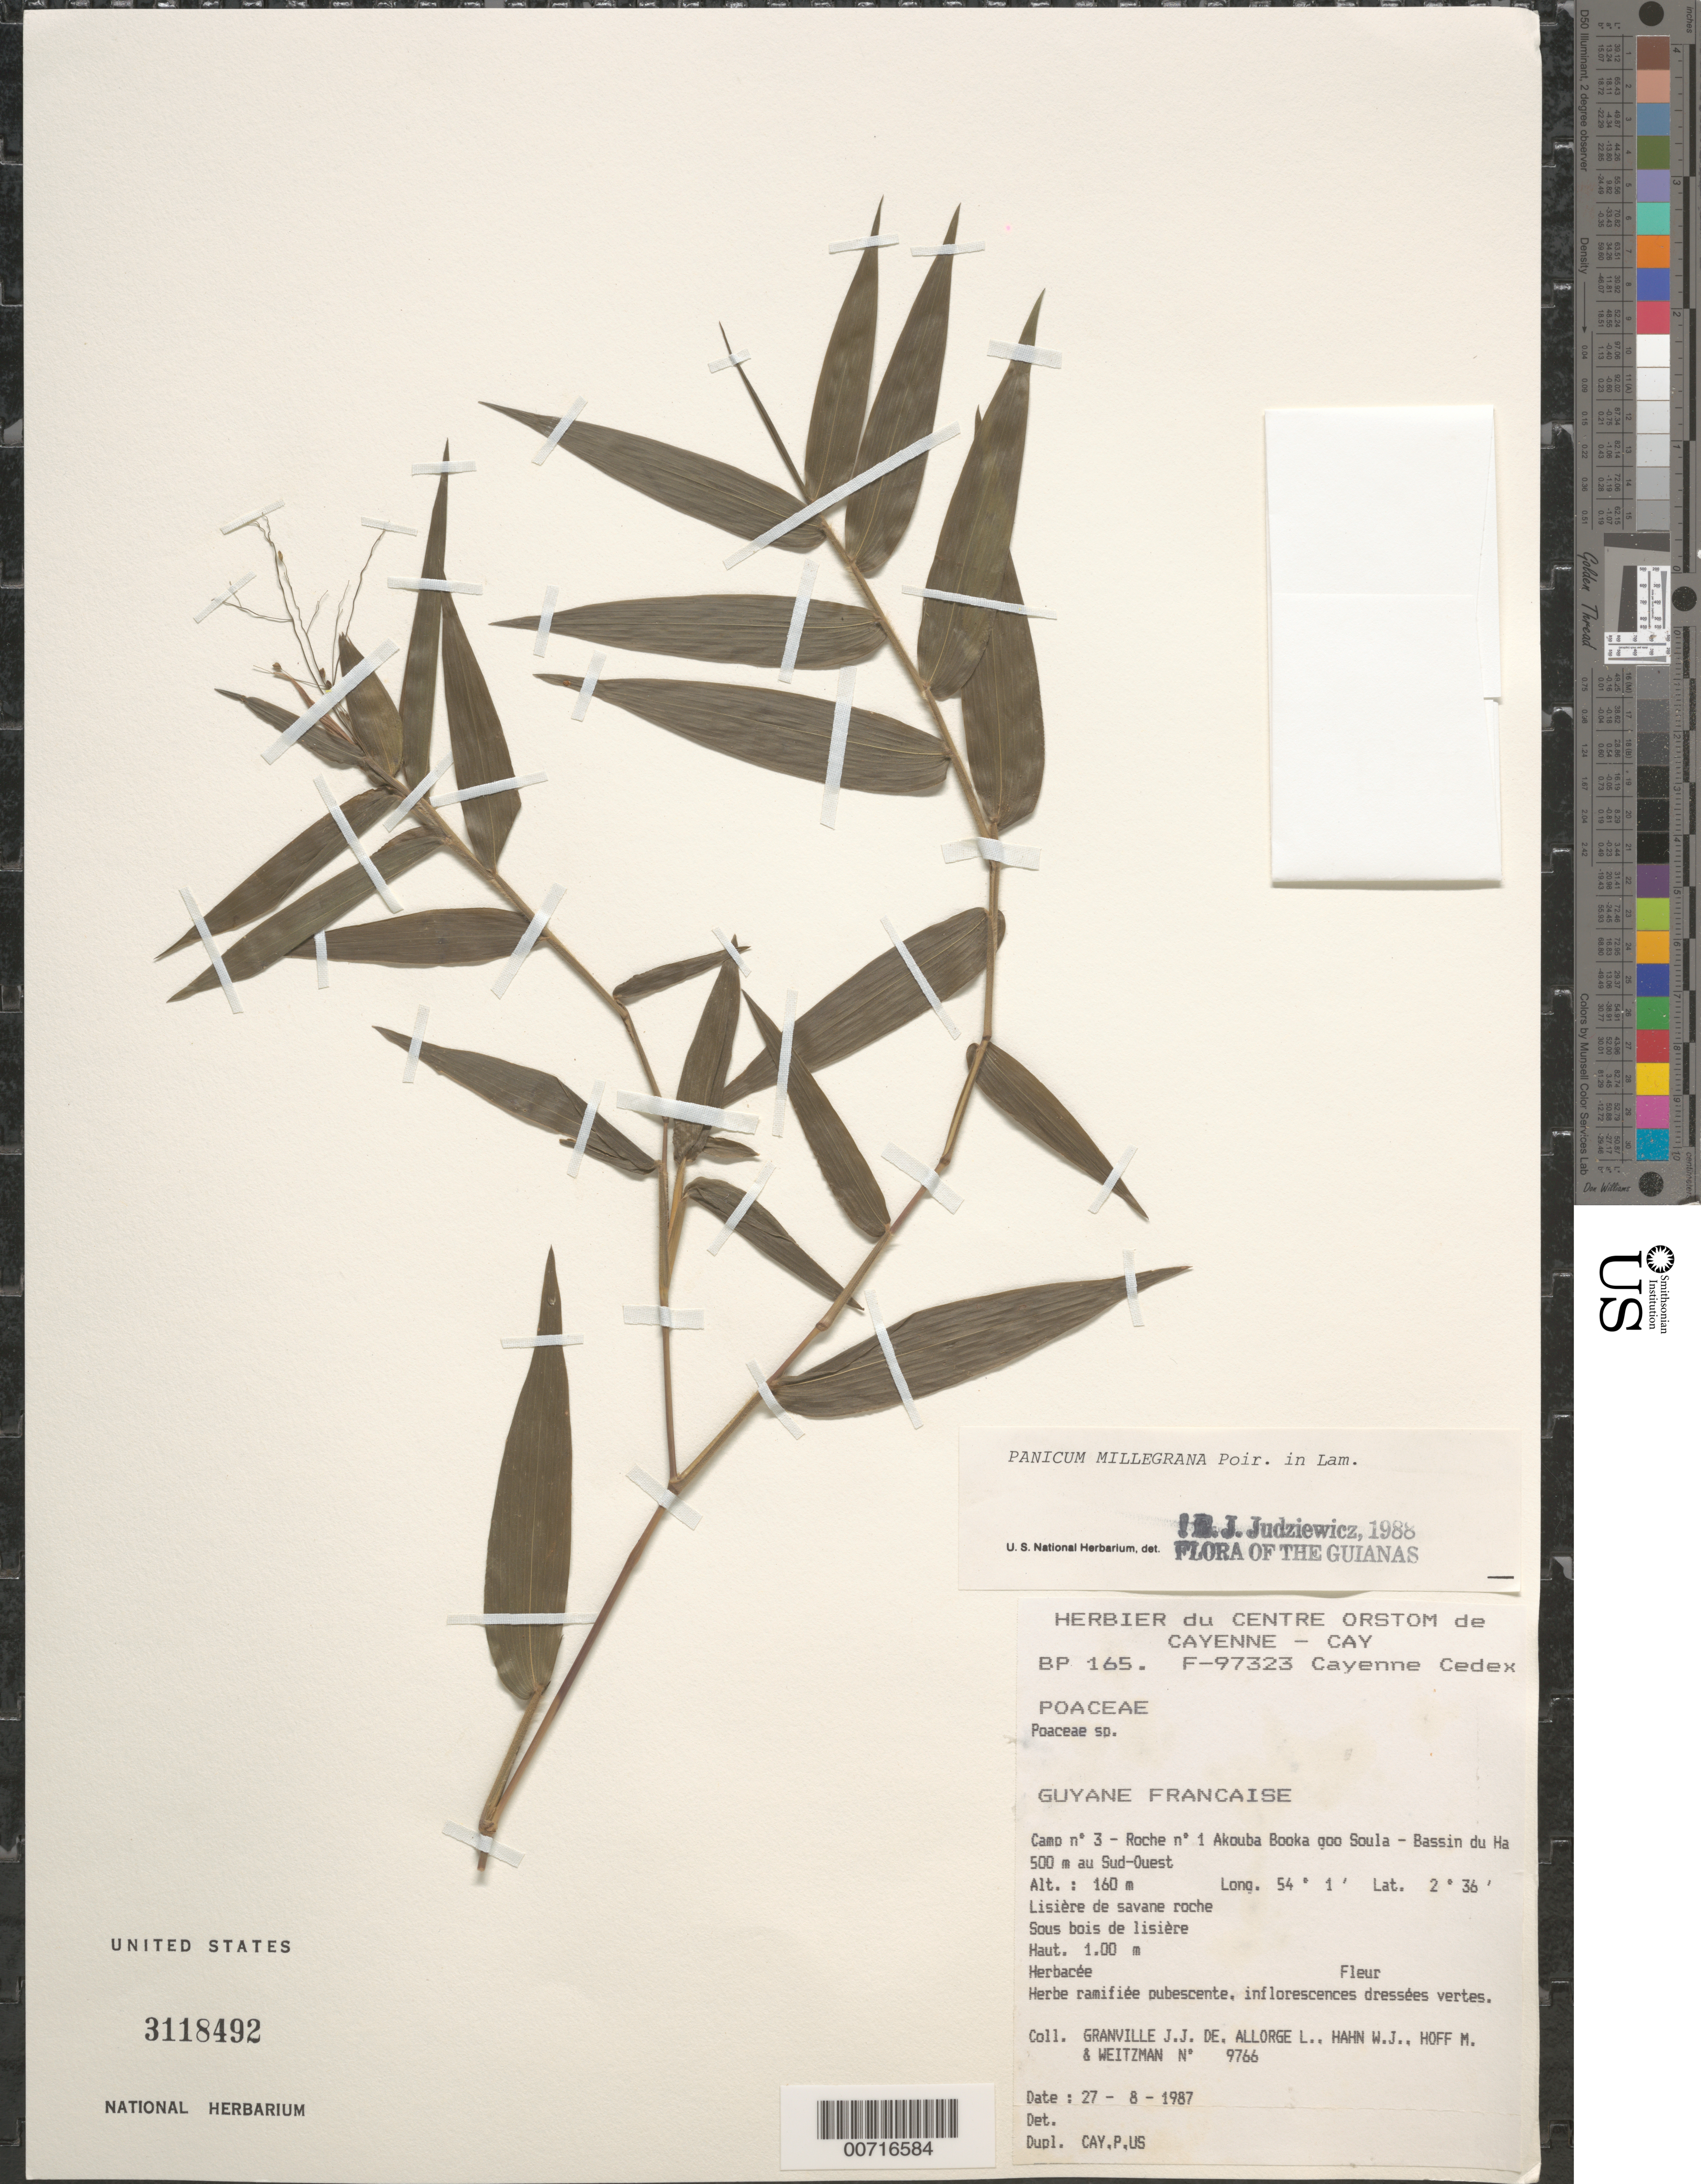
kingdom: Plantae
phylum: Tracheophyta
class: Liliopsida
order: Poales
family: Poaceae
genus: Panicum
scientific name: Panicum millegrana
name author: Poir.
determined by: Judziewicz, E. J.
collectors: J.-J. de Granville, L. Allorge, W. J. Hahn, M. Hoff & A. L. Weitzman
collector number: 9766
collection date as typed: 27-Aug-87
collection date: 1987-08-27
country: French Guiana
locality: Akouba Booka goo Soula, Camp #3, Roche no. 1, Bassin du Haut-Marouini, 500 m au Sud-Ouest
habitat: Lisière de savane roche; sous bois de lisière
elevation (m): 160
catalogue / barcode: US 3118492